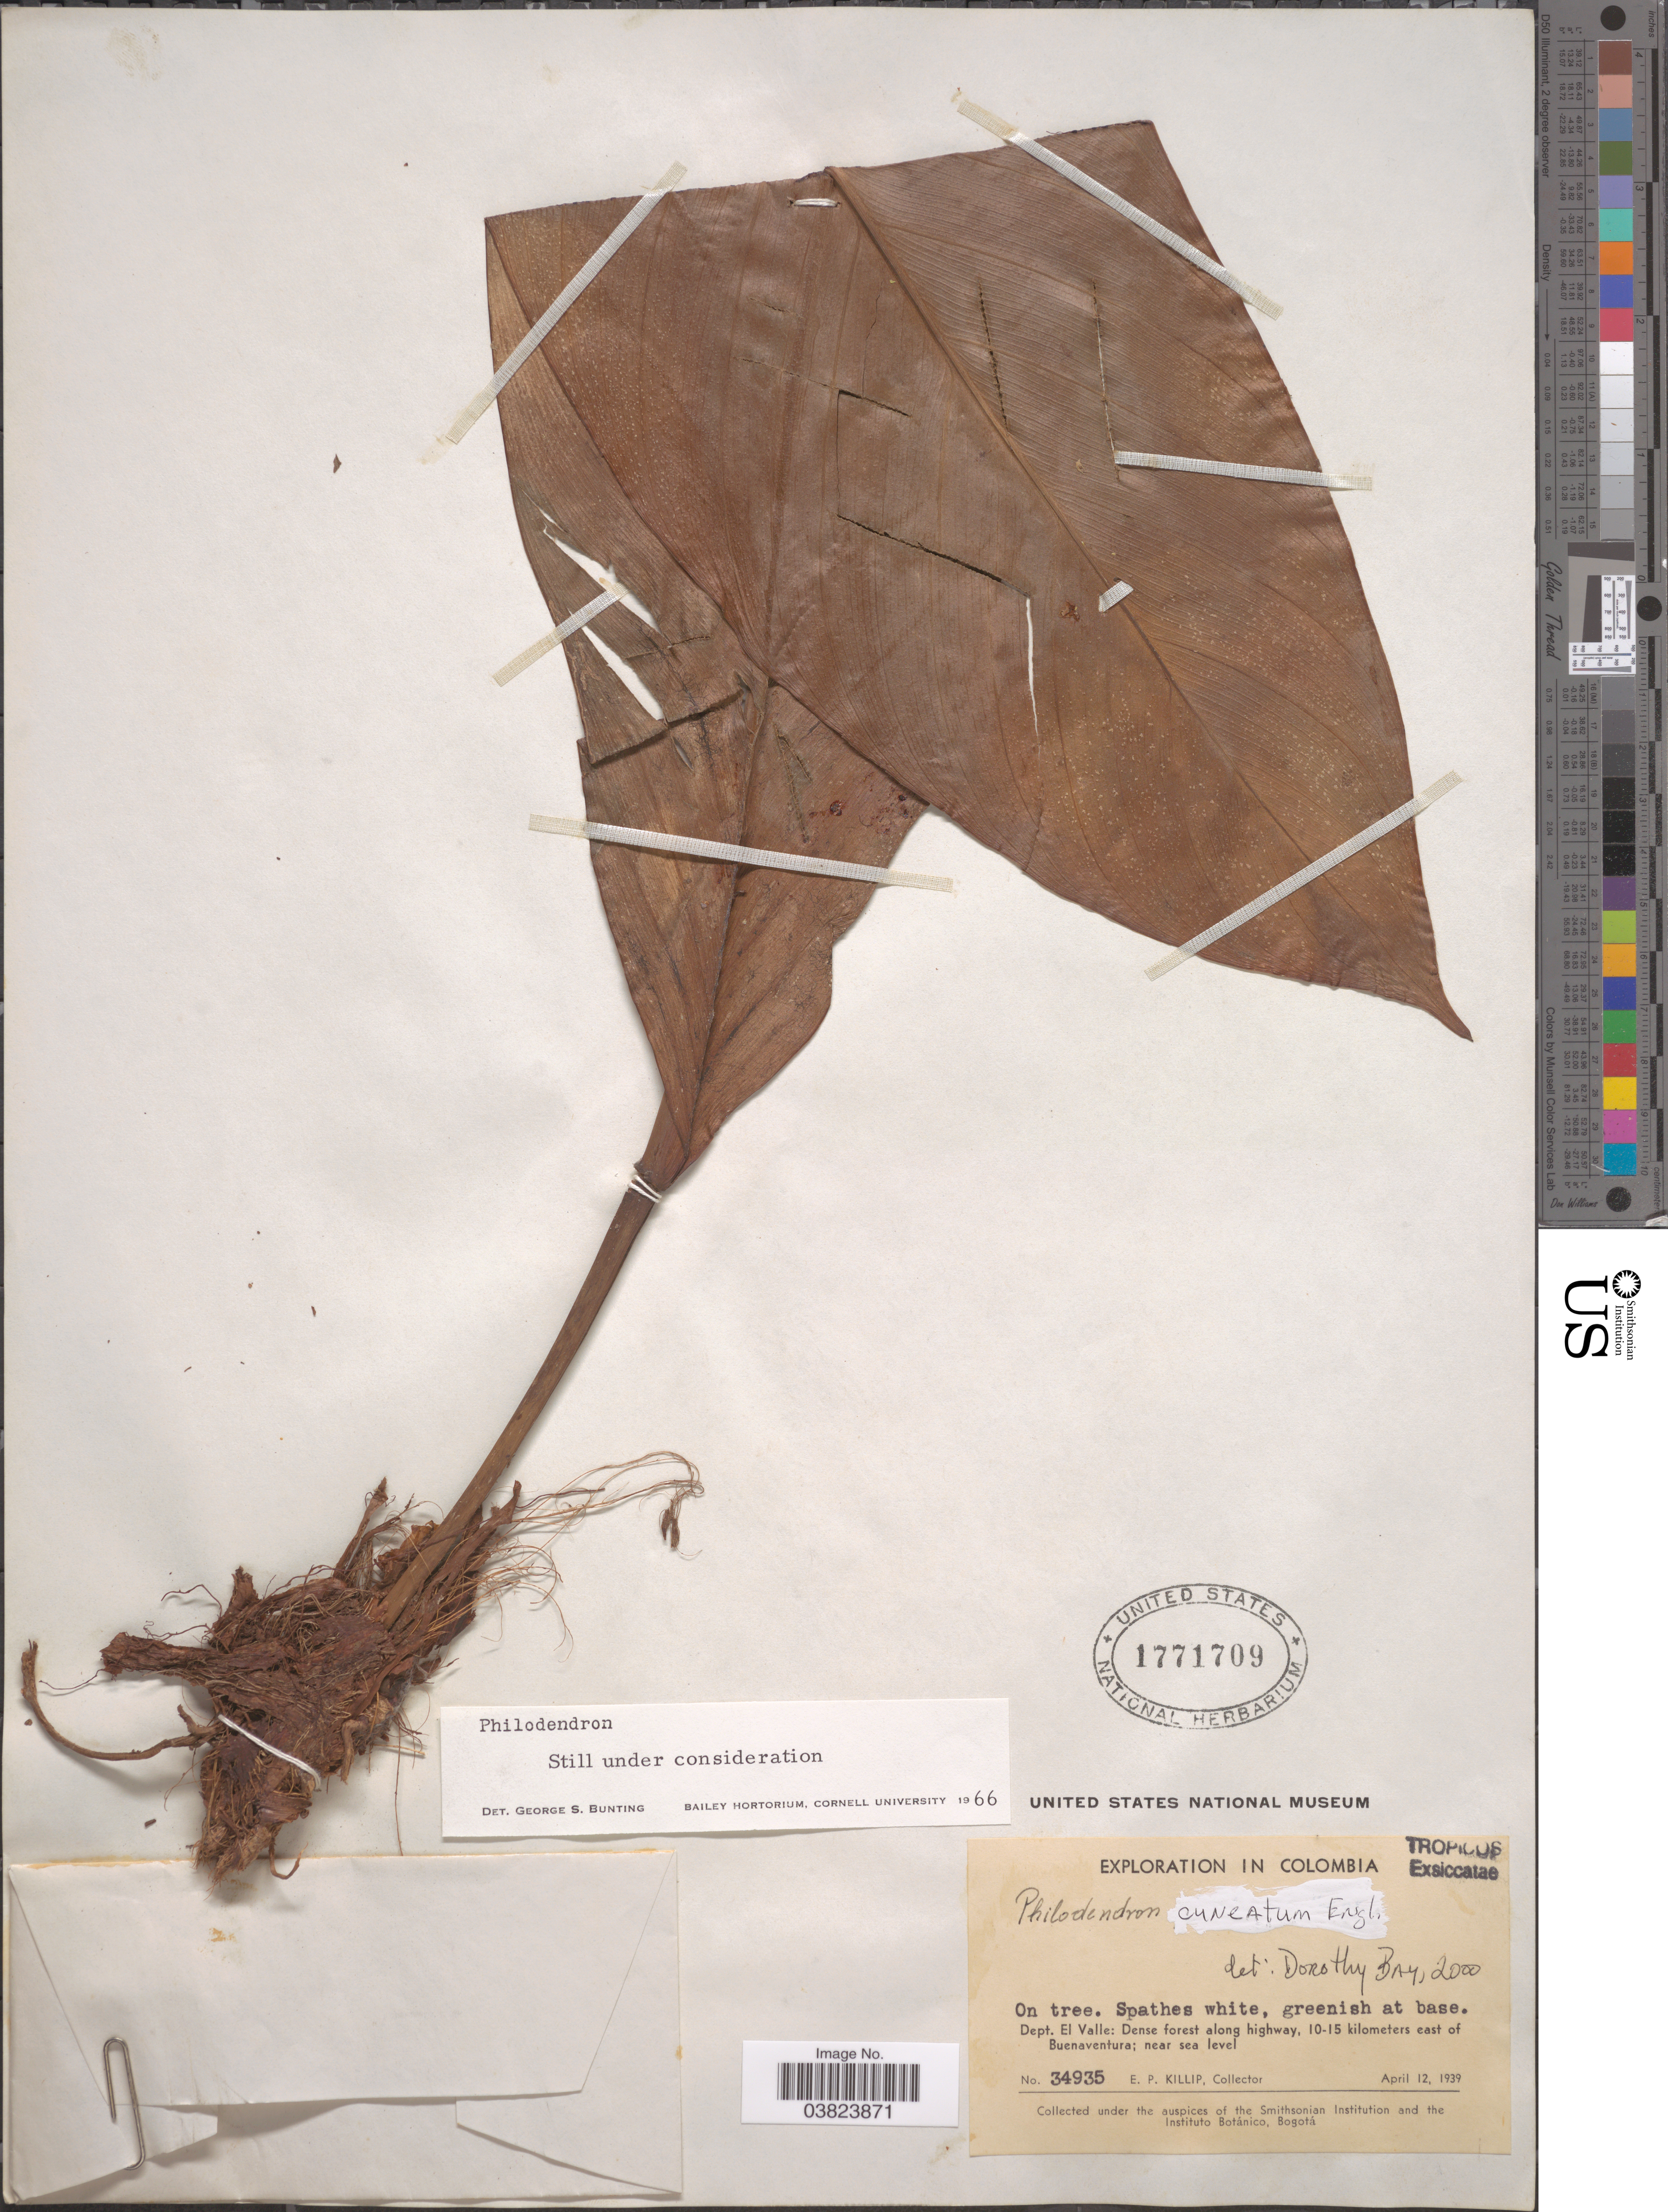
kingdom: Plantae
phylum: Tracheophyta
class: Liliopsida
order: Alismatales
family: Araceae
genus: Philodendron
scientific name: Philodendron cuneatum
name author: Engl.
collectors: E. P. Killip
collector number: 34935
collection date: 1939-04-12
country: Colombia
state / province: Valle del Cauca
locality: Dept. El Valle: Dense forest highway, 10-15 kilometers east of Buenaventura.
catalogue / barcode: US 1771709